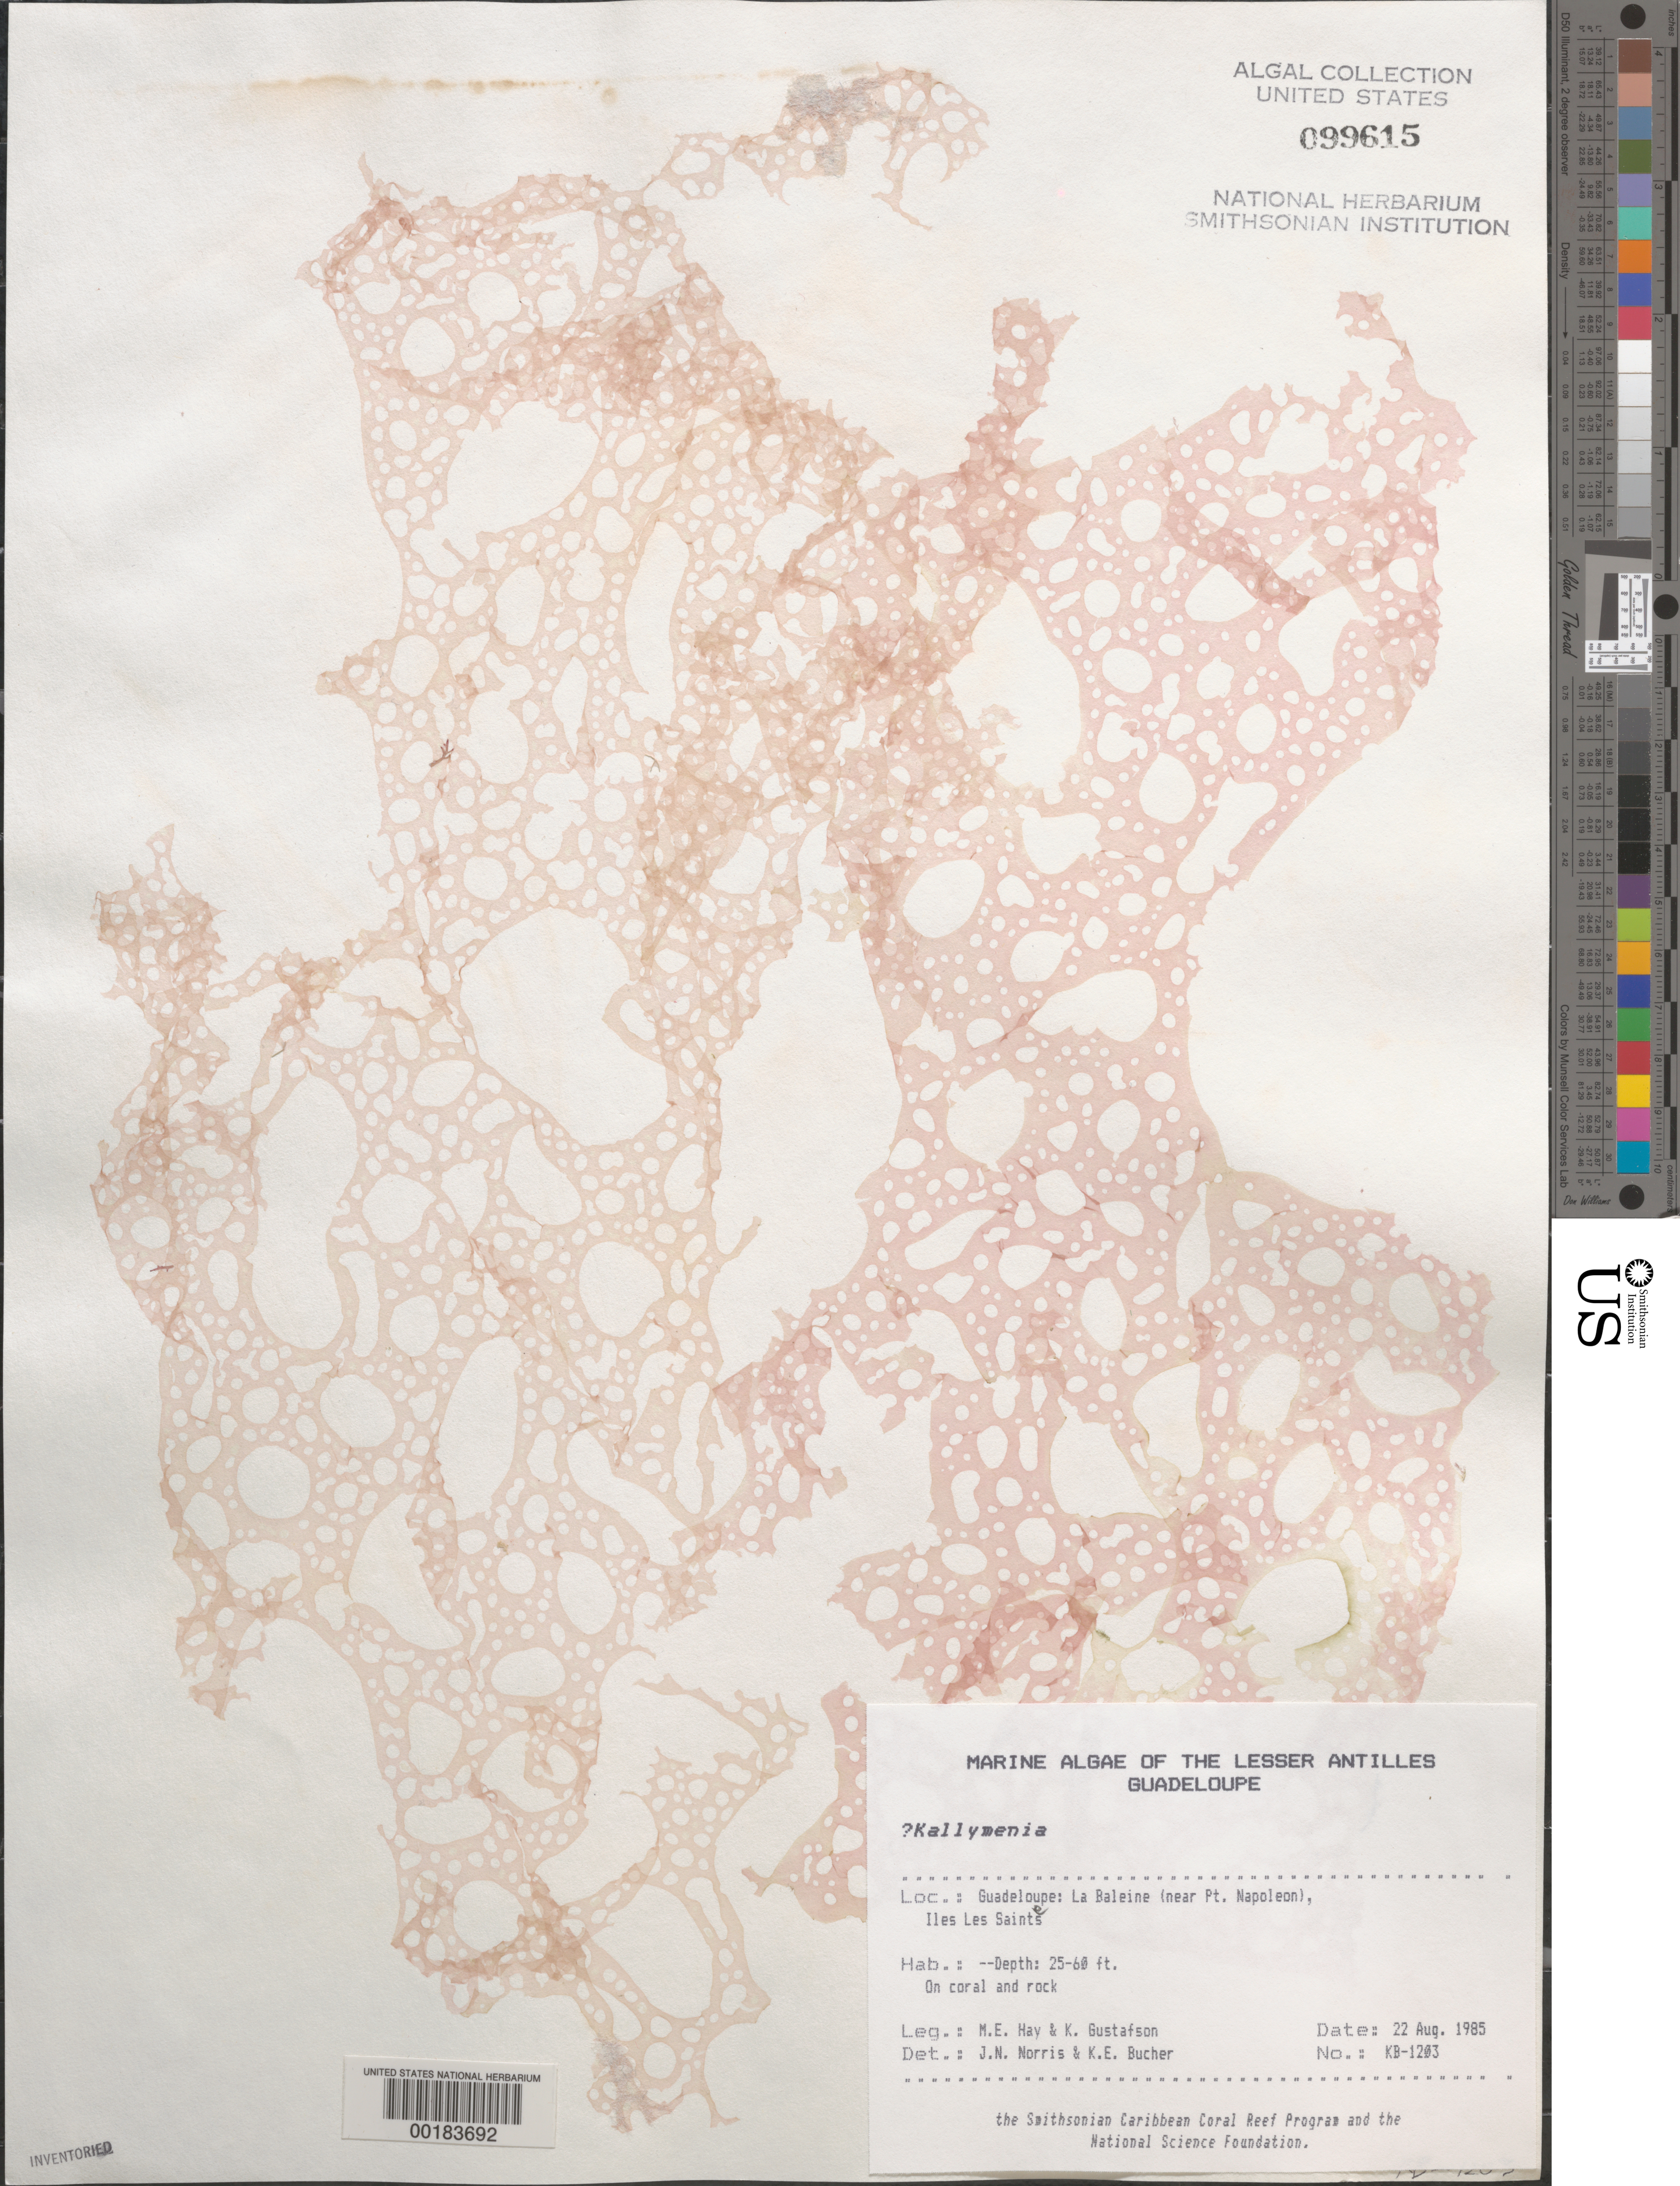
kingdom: Plantae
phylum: Rhodophyta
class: Florideophyceae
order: Gigartinales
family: Kallymeniaceae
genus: Kallymenia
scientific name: Kallymenia sp.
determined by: Norris, J. N.; Bucher, K. E.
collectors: M. E. Hay & K. Gustafson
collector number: KB-1203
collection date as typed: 22 Aug 1985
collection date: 1985-08-22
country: Guadeloupe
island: Iles des Saintes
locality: La Baleine (near Pointe Napoleon)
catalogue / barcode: US 99615